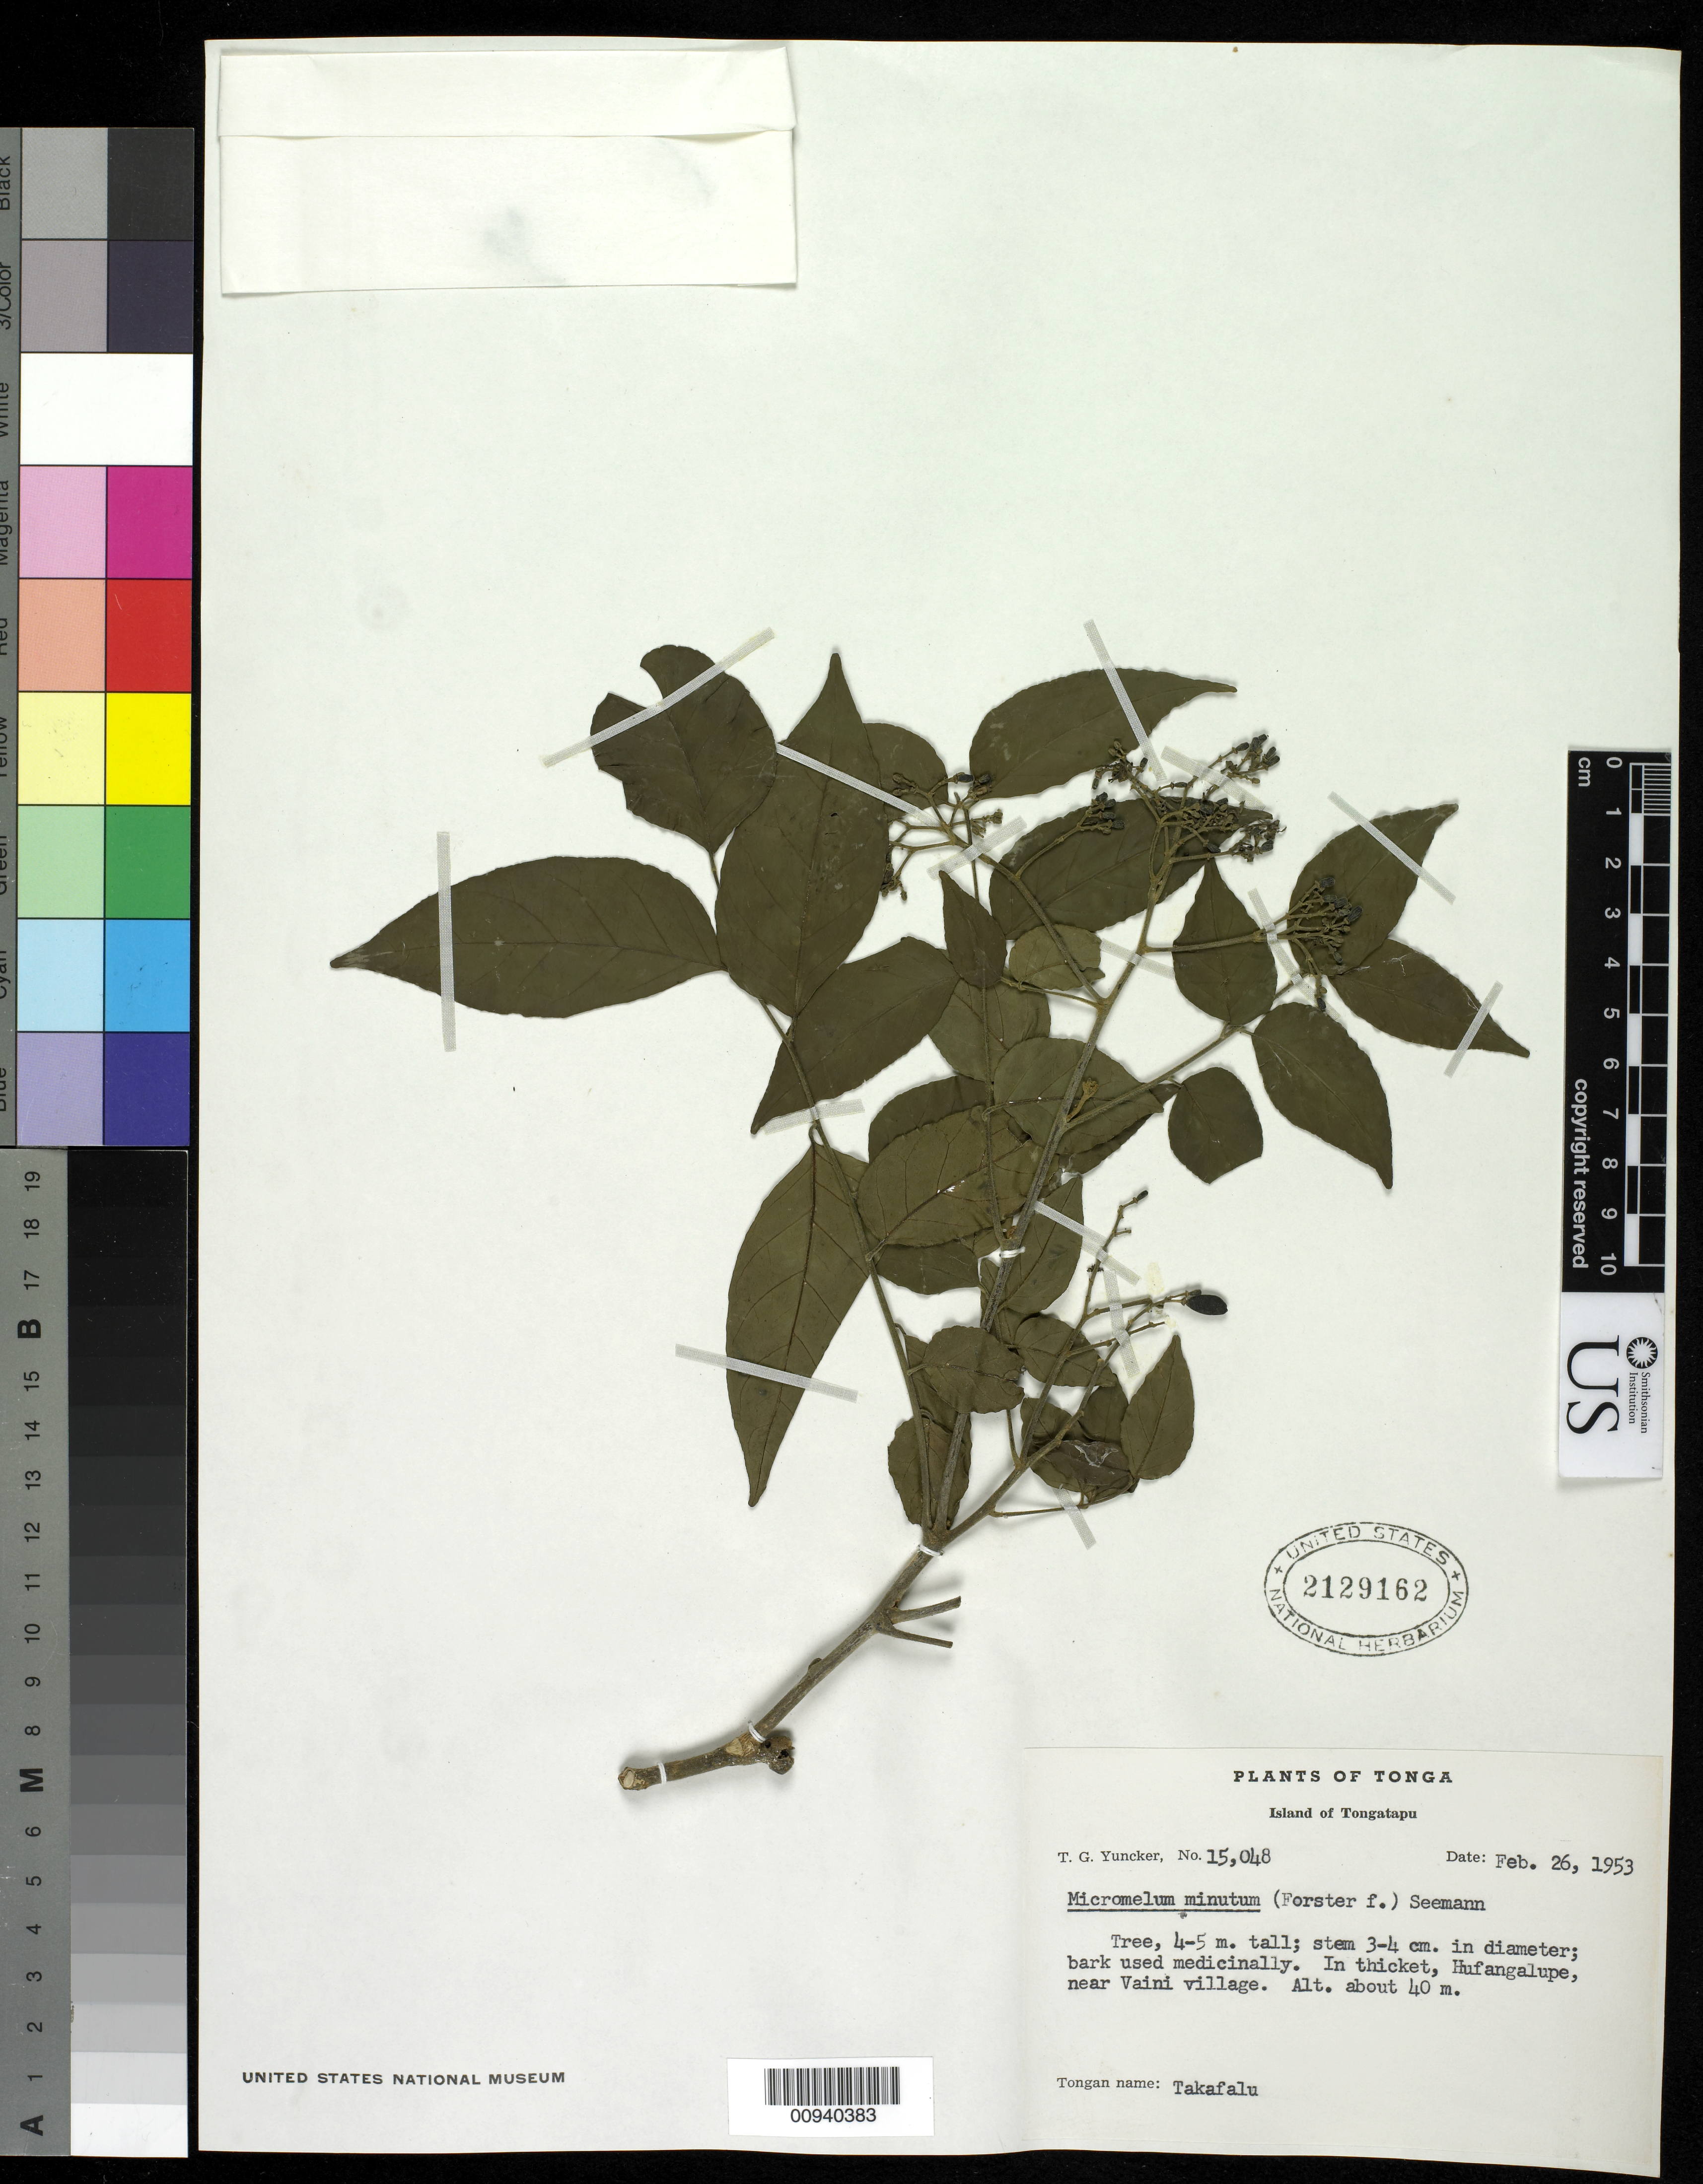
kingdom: Plantae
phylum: Tracheophyta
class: Magnoliopsida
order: Sapindales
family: Rutaceae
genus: Micromelum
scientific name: Micromelum minutum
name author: (G. Forst.) Wight & Arn.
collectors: T. G. Yuncker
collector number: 15048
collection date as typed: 26 Feb 1953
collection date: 1953-02-26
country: Tonga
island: Tongatapu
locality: Hufangalupe, near Vaini village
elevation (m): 40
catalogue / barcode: US 2129162